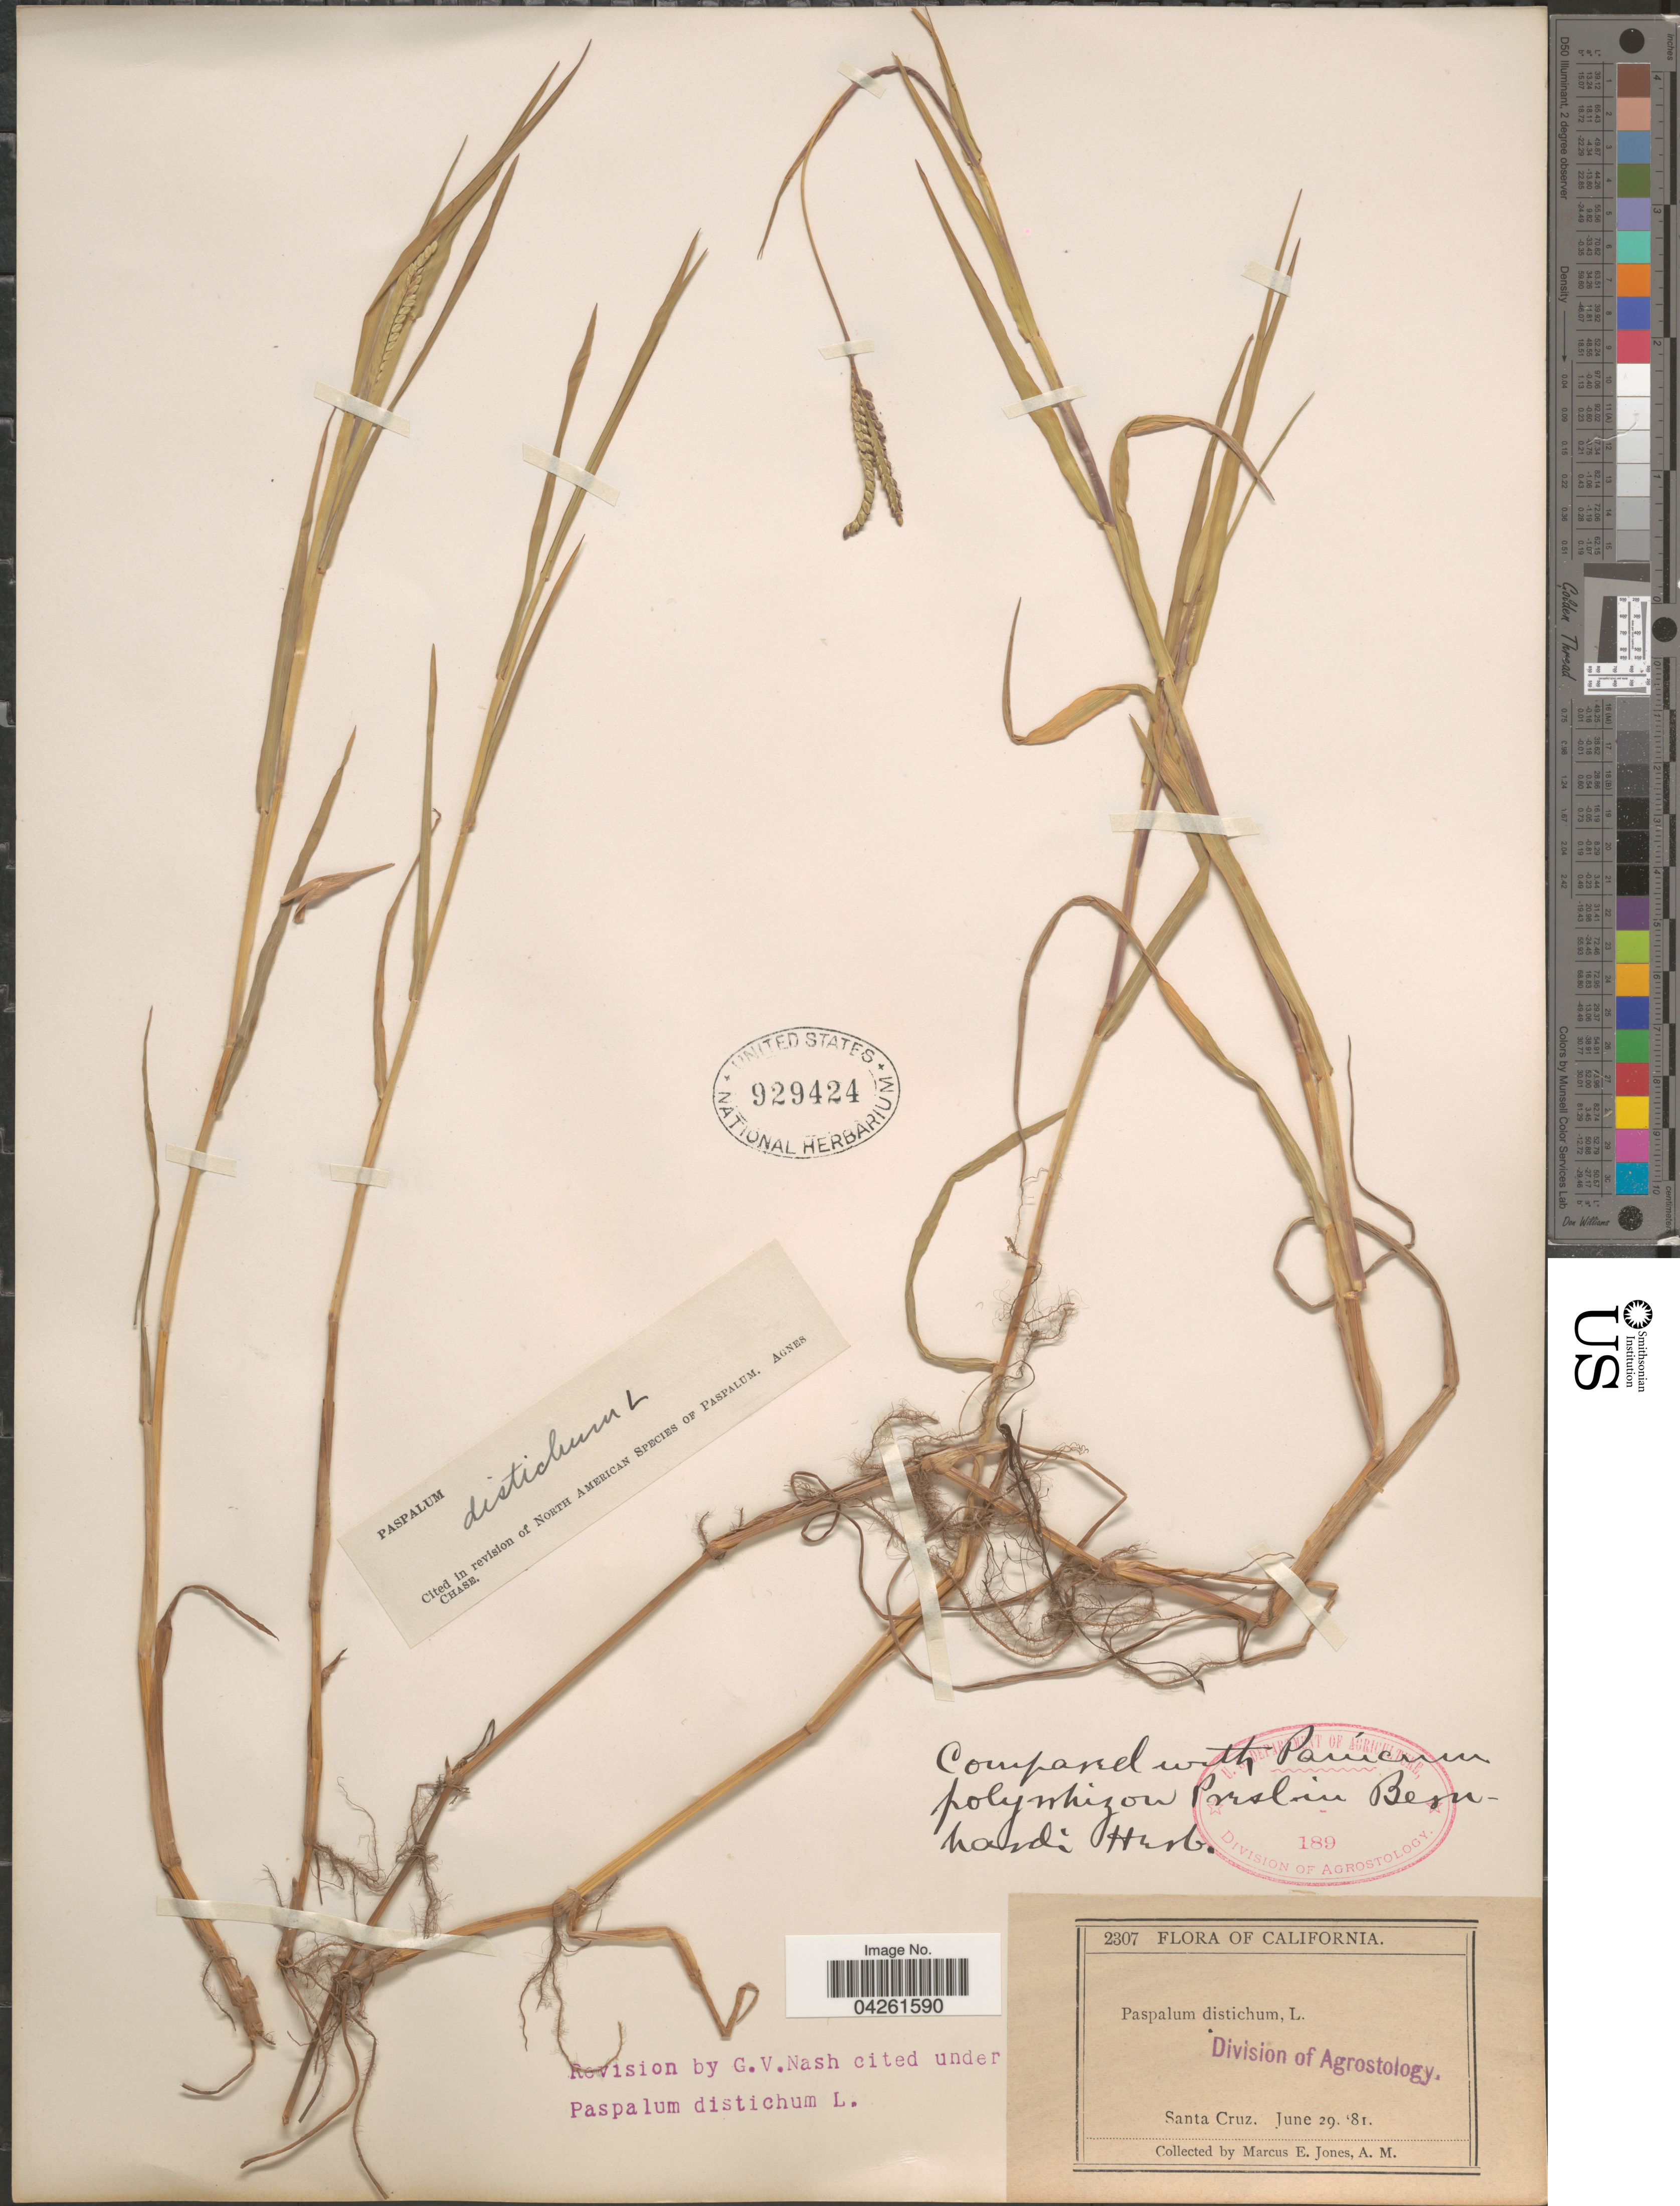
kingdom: Plantae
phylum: Tracheophyta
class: Liliopsida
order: Poales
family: Poaceae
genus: Paspalum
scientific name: Paspalum distichum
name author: L.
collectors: M. E. Jones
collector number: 2307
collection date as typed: Transcribed d/m/y: 29/6/81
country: United States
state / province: California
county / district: Santa Cruz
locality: Santa cruz.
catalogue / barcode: US 929424